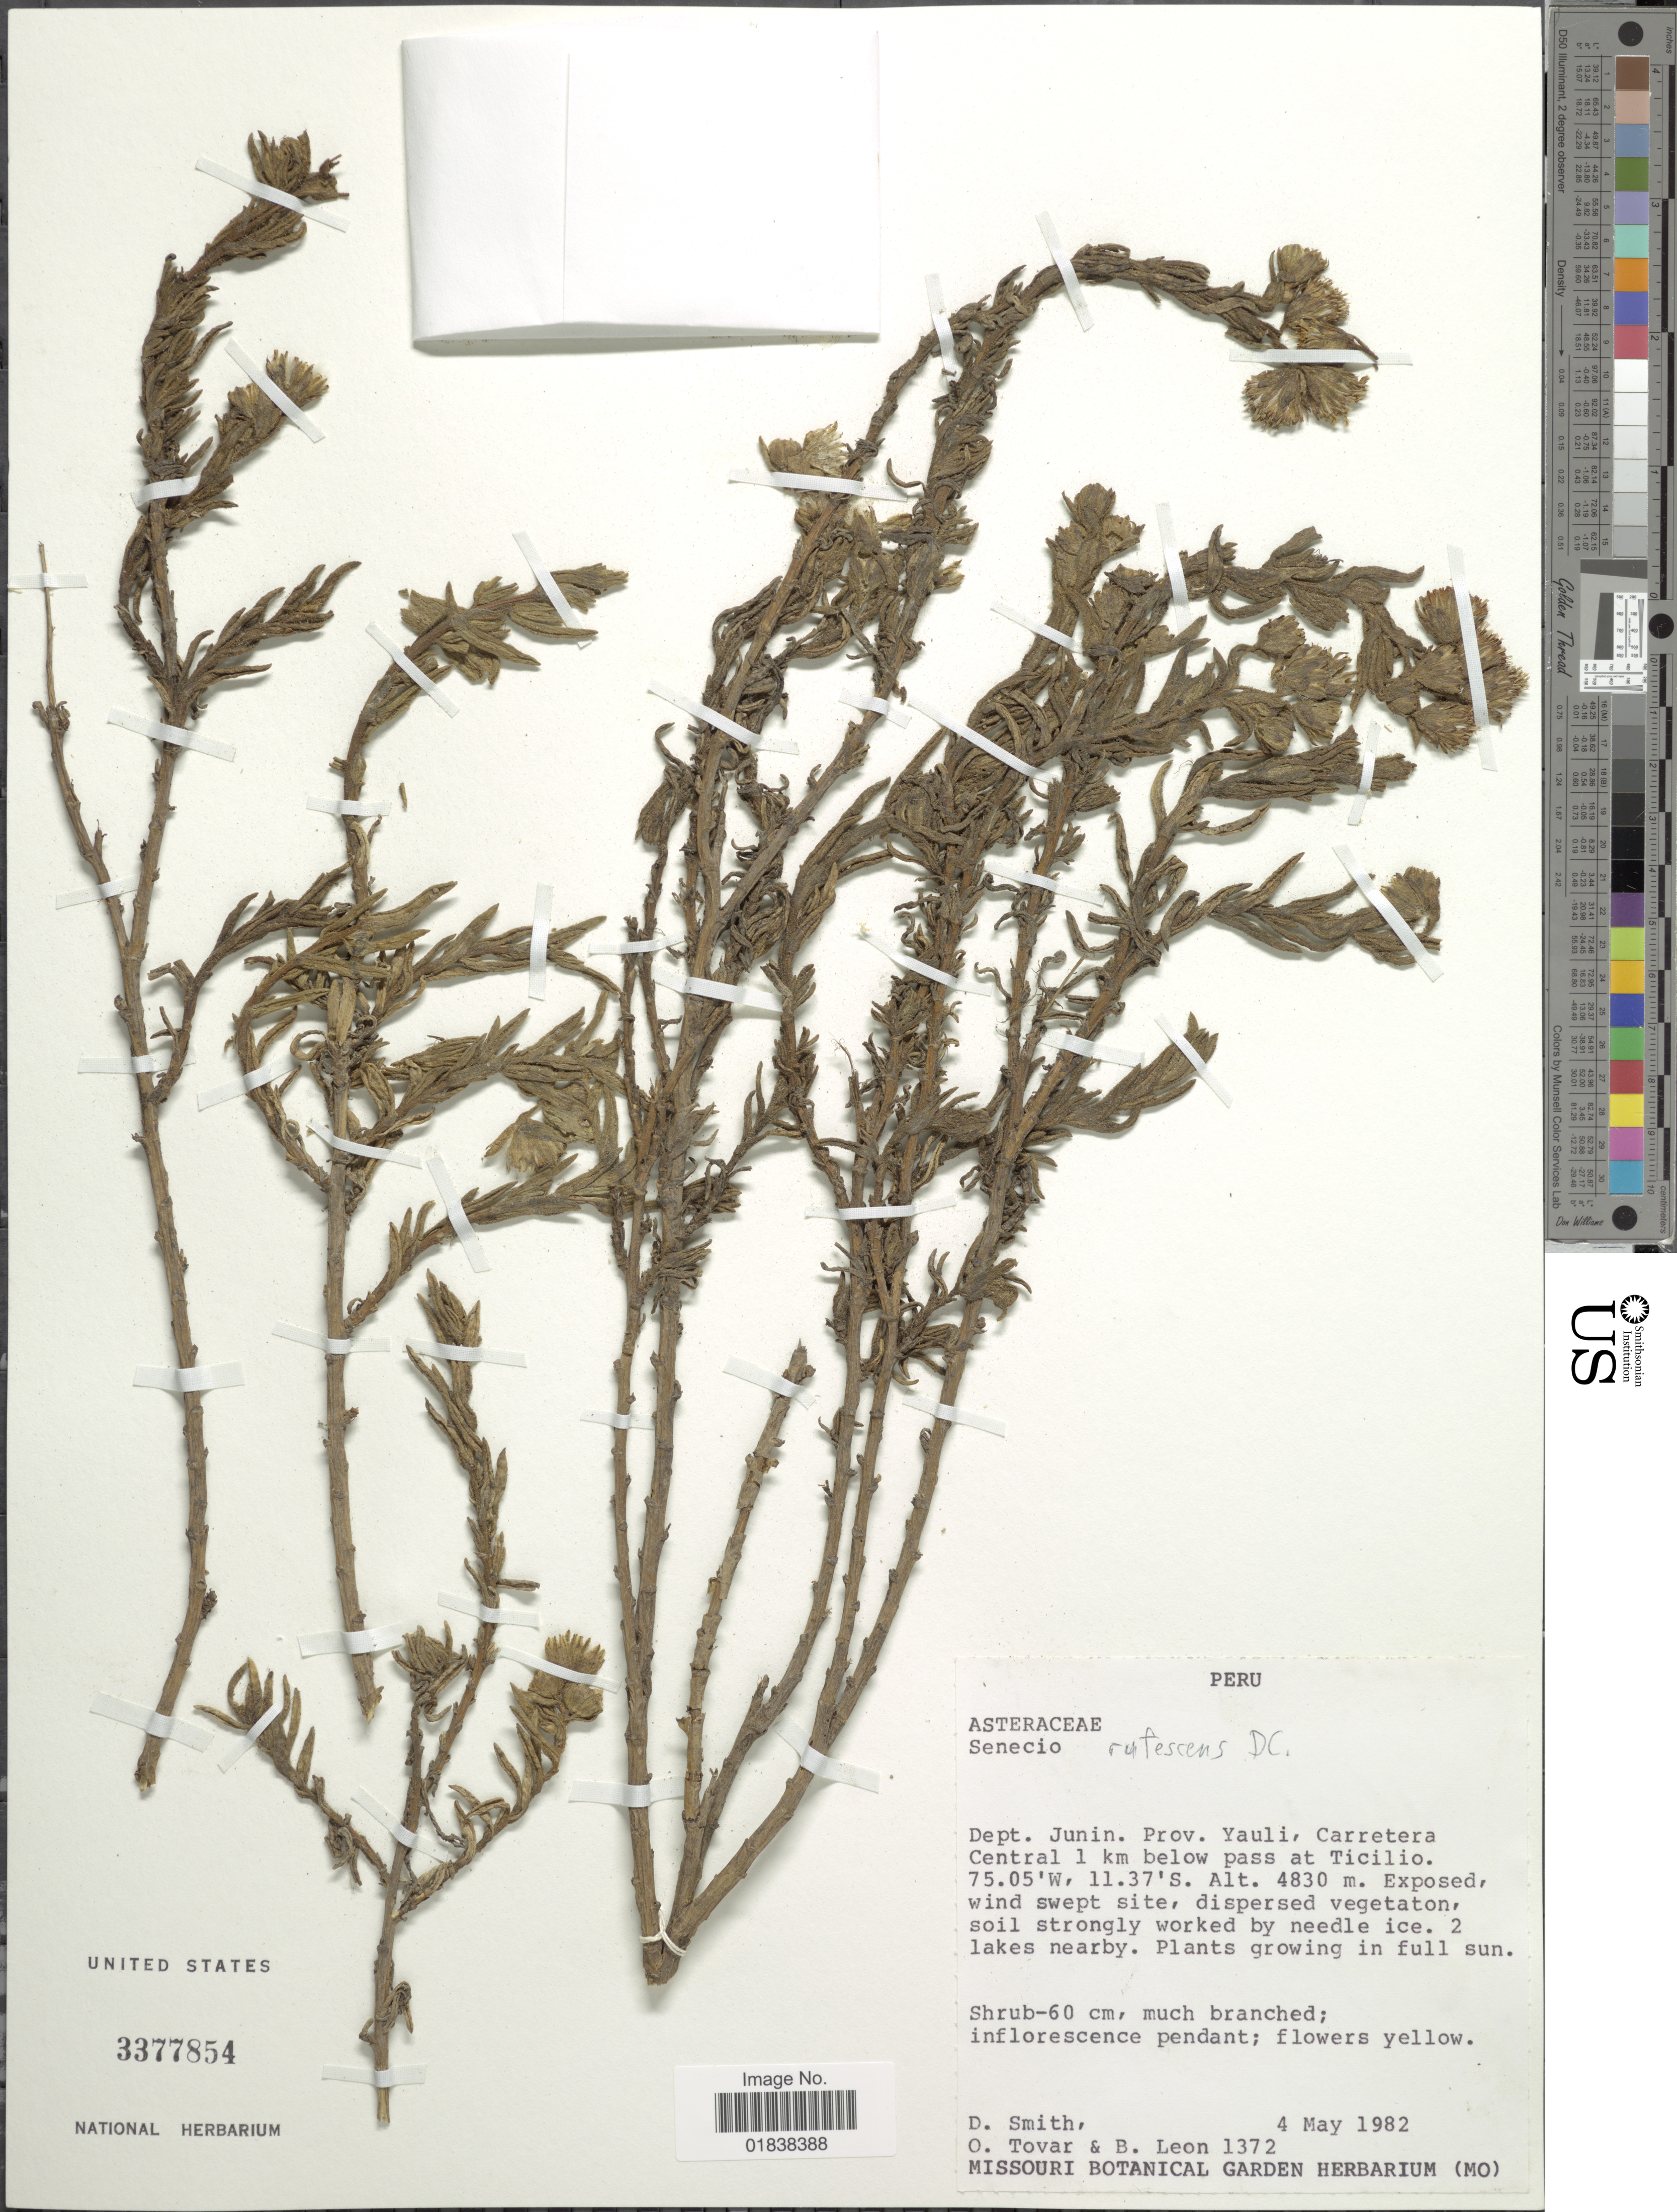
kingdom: Plantae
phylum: Tracheophyta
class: Magnoliopsida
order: Asterales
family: Asteraceae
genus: Senecio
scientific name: Senecio rufescens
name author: DC.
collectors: D. Smith, Ó. Tovar & B. León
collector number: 1372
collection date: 1982-05-04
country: Peru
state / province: Junín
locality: Prov. Yauli, Carretera Central 1 km below pass at Ticilio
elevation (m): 4830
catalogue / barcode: US 3377854